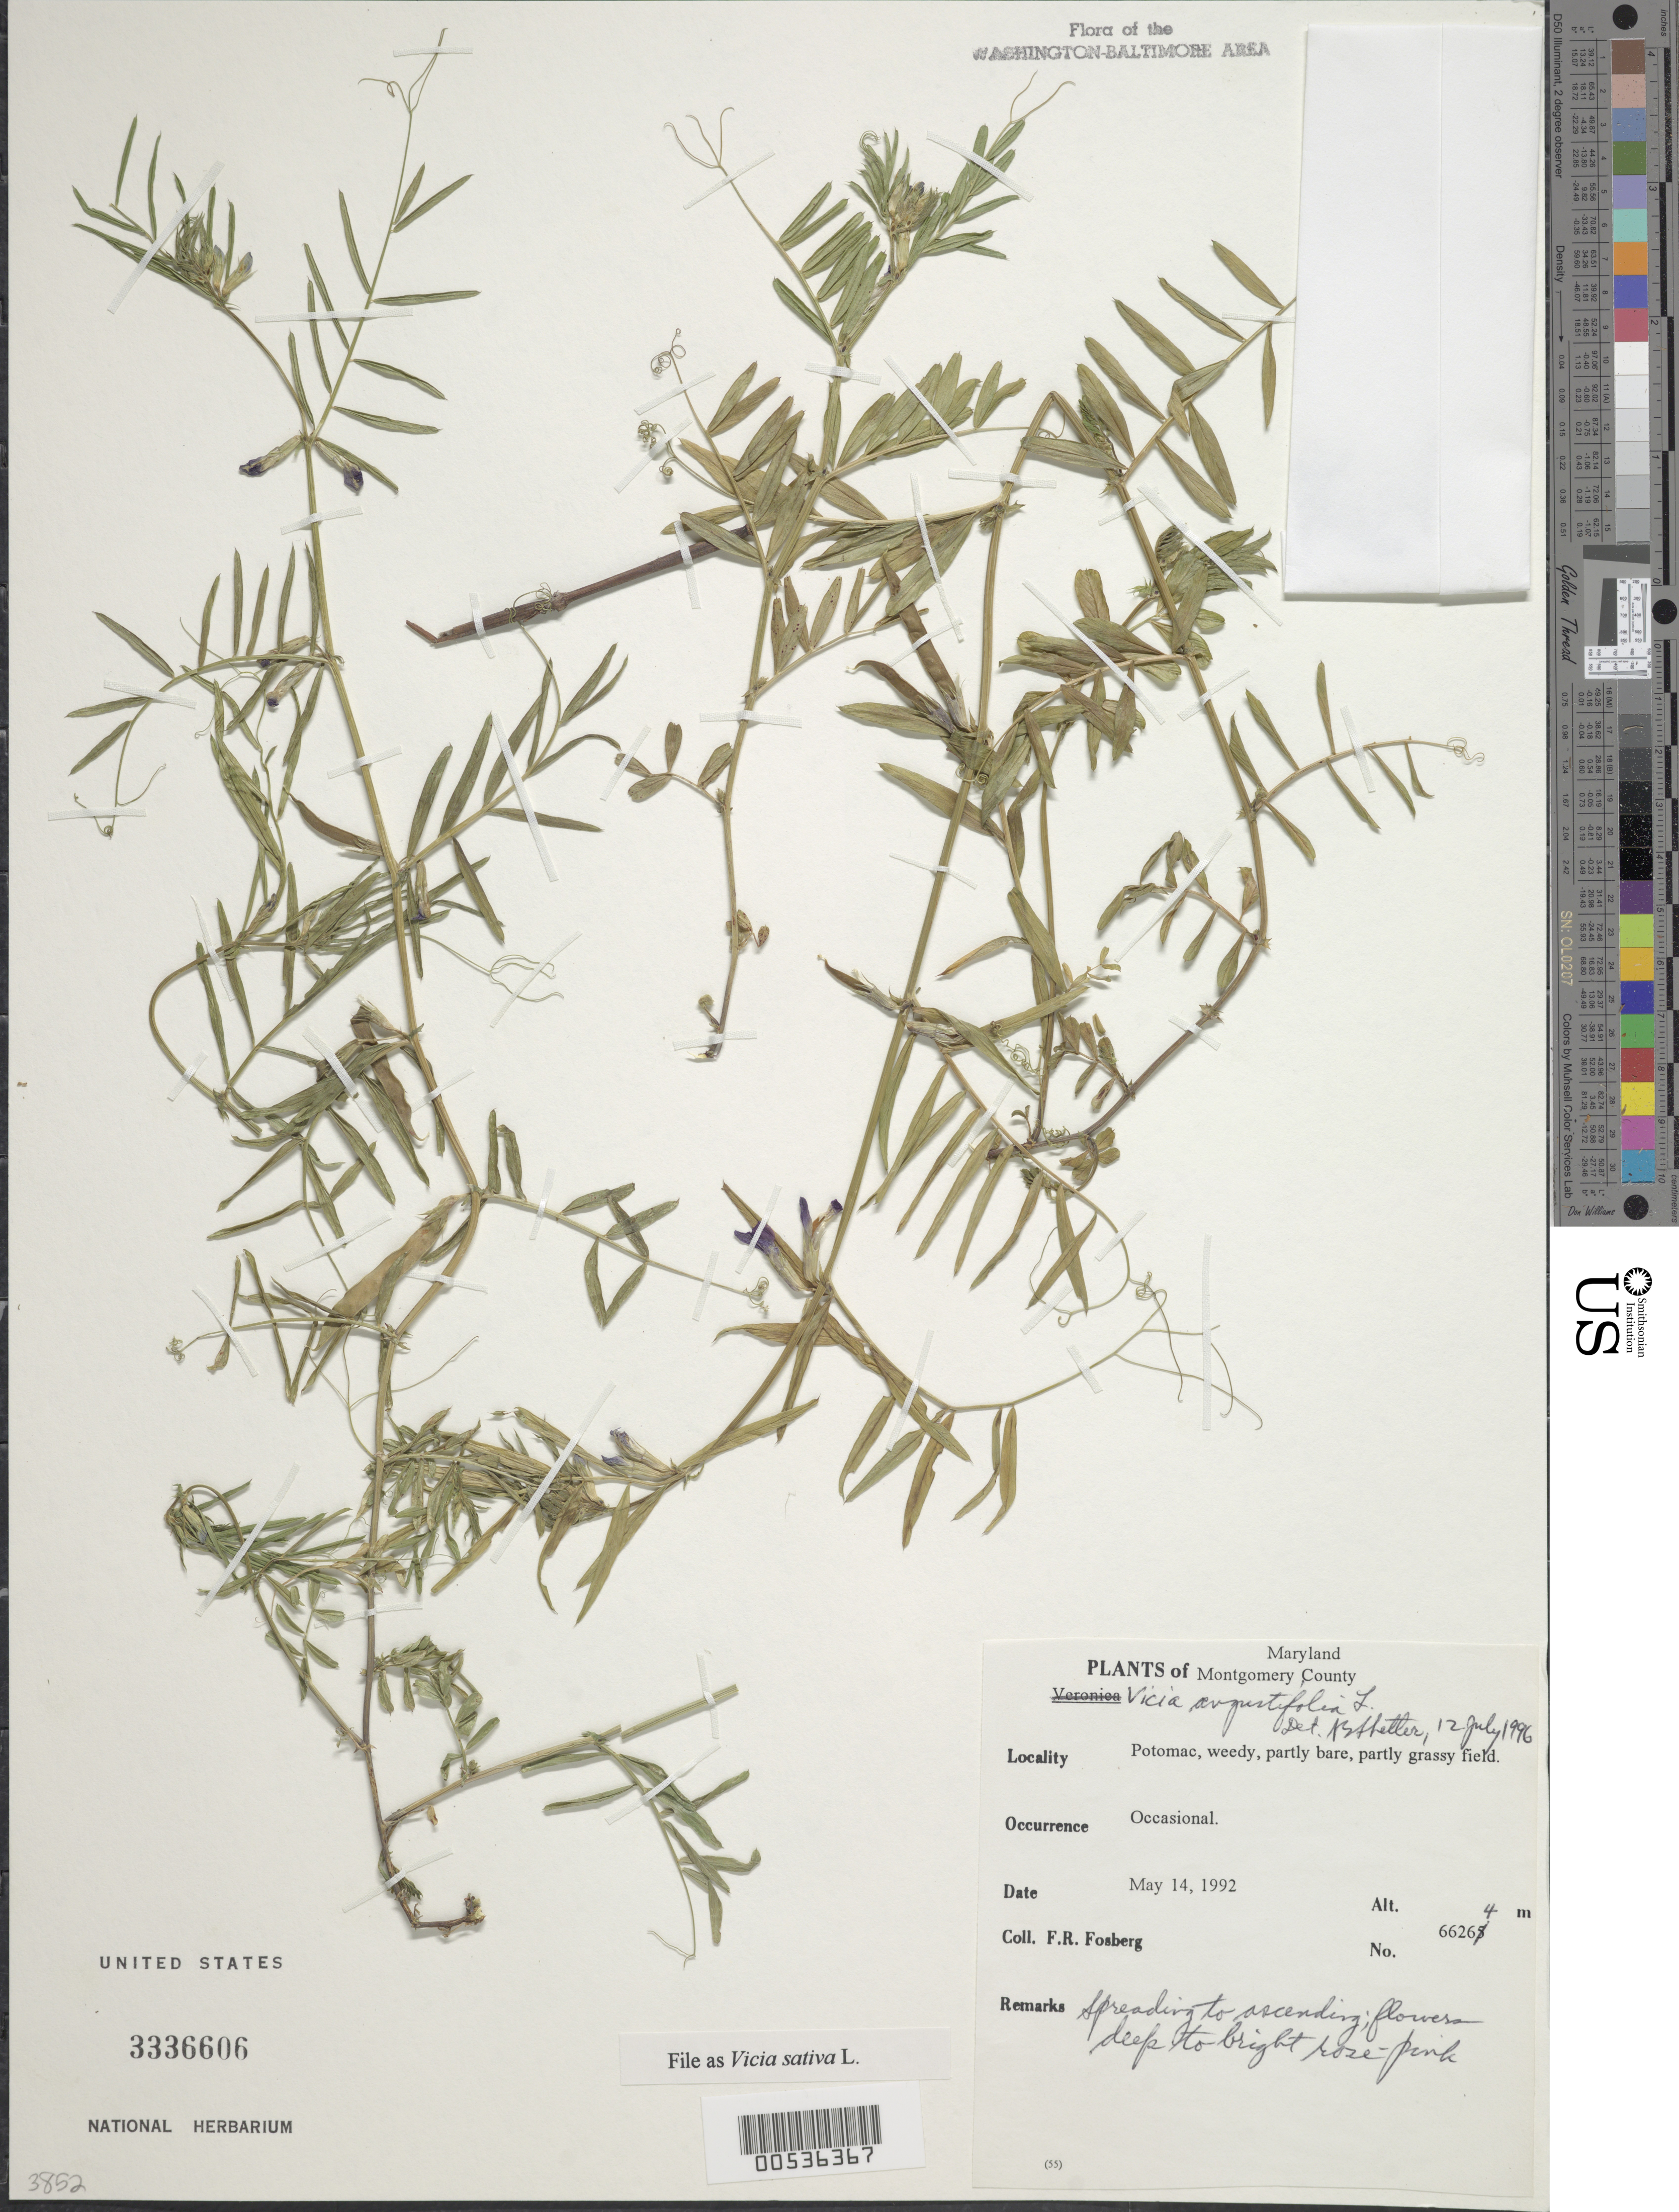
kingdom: Plantae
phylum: Tracheophyta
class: Magnoliopsida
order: Fabales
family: Fabaceae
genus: Vicia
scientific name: Vicia sativa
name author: L.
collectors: F. R. Fosberg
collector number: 66264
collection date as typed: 14 May 1992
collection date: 1992-05-14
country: United States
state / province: Maryland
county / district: Montgomery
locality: Potomac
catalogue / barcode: US 3336606